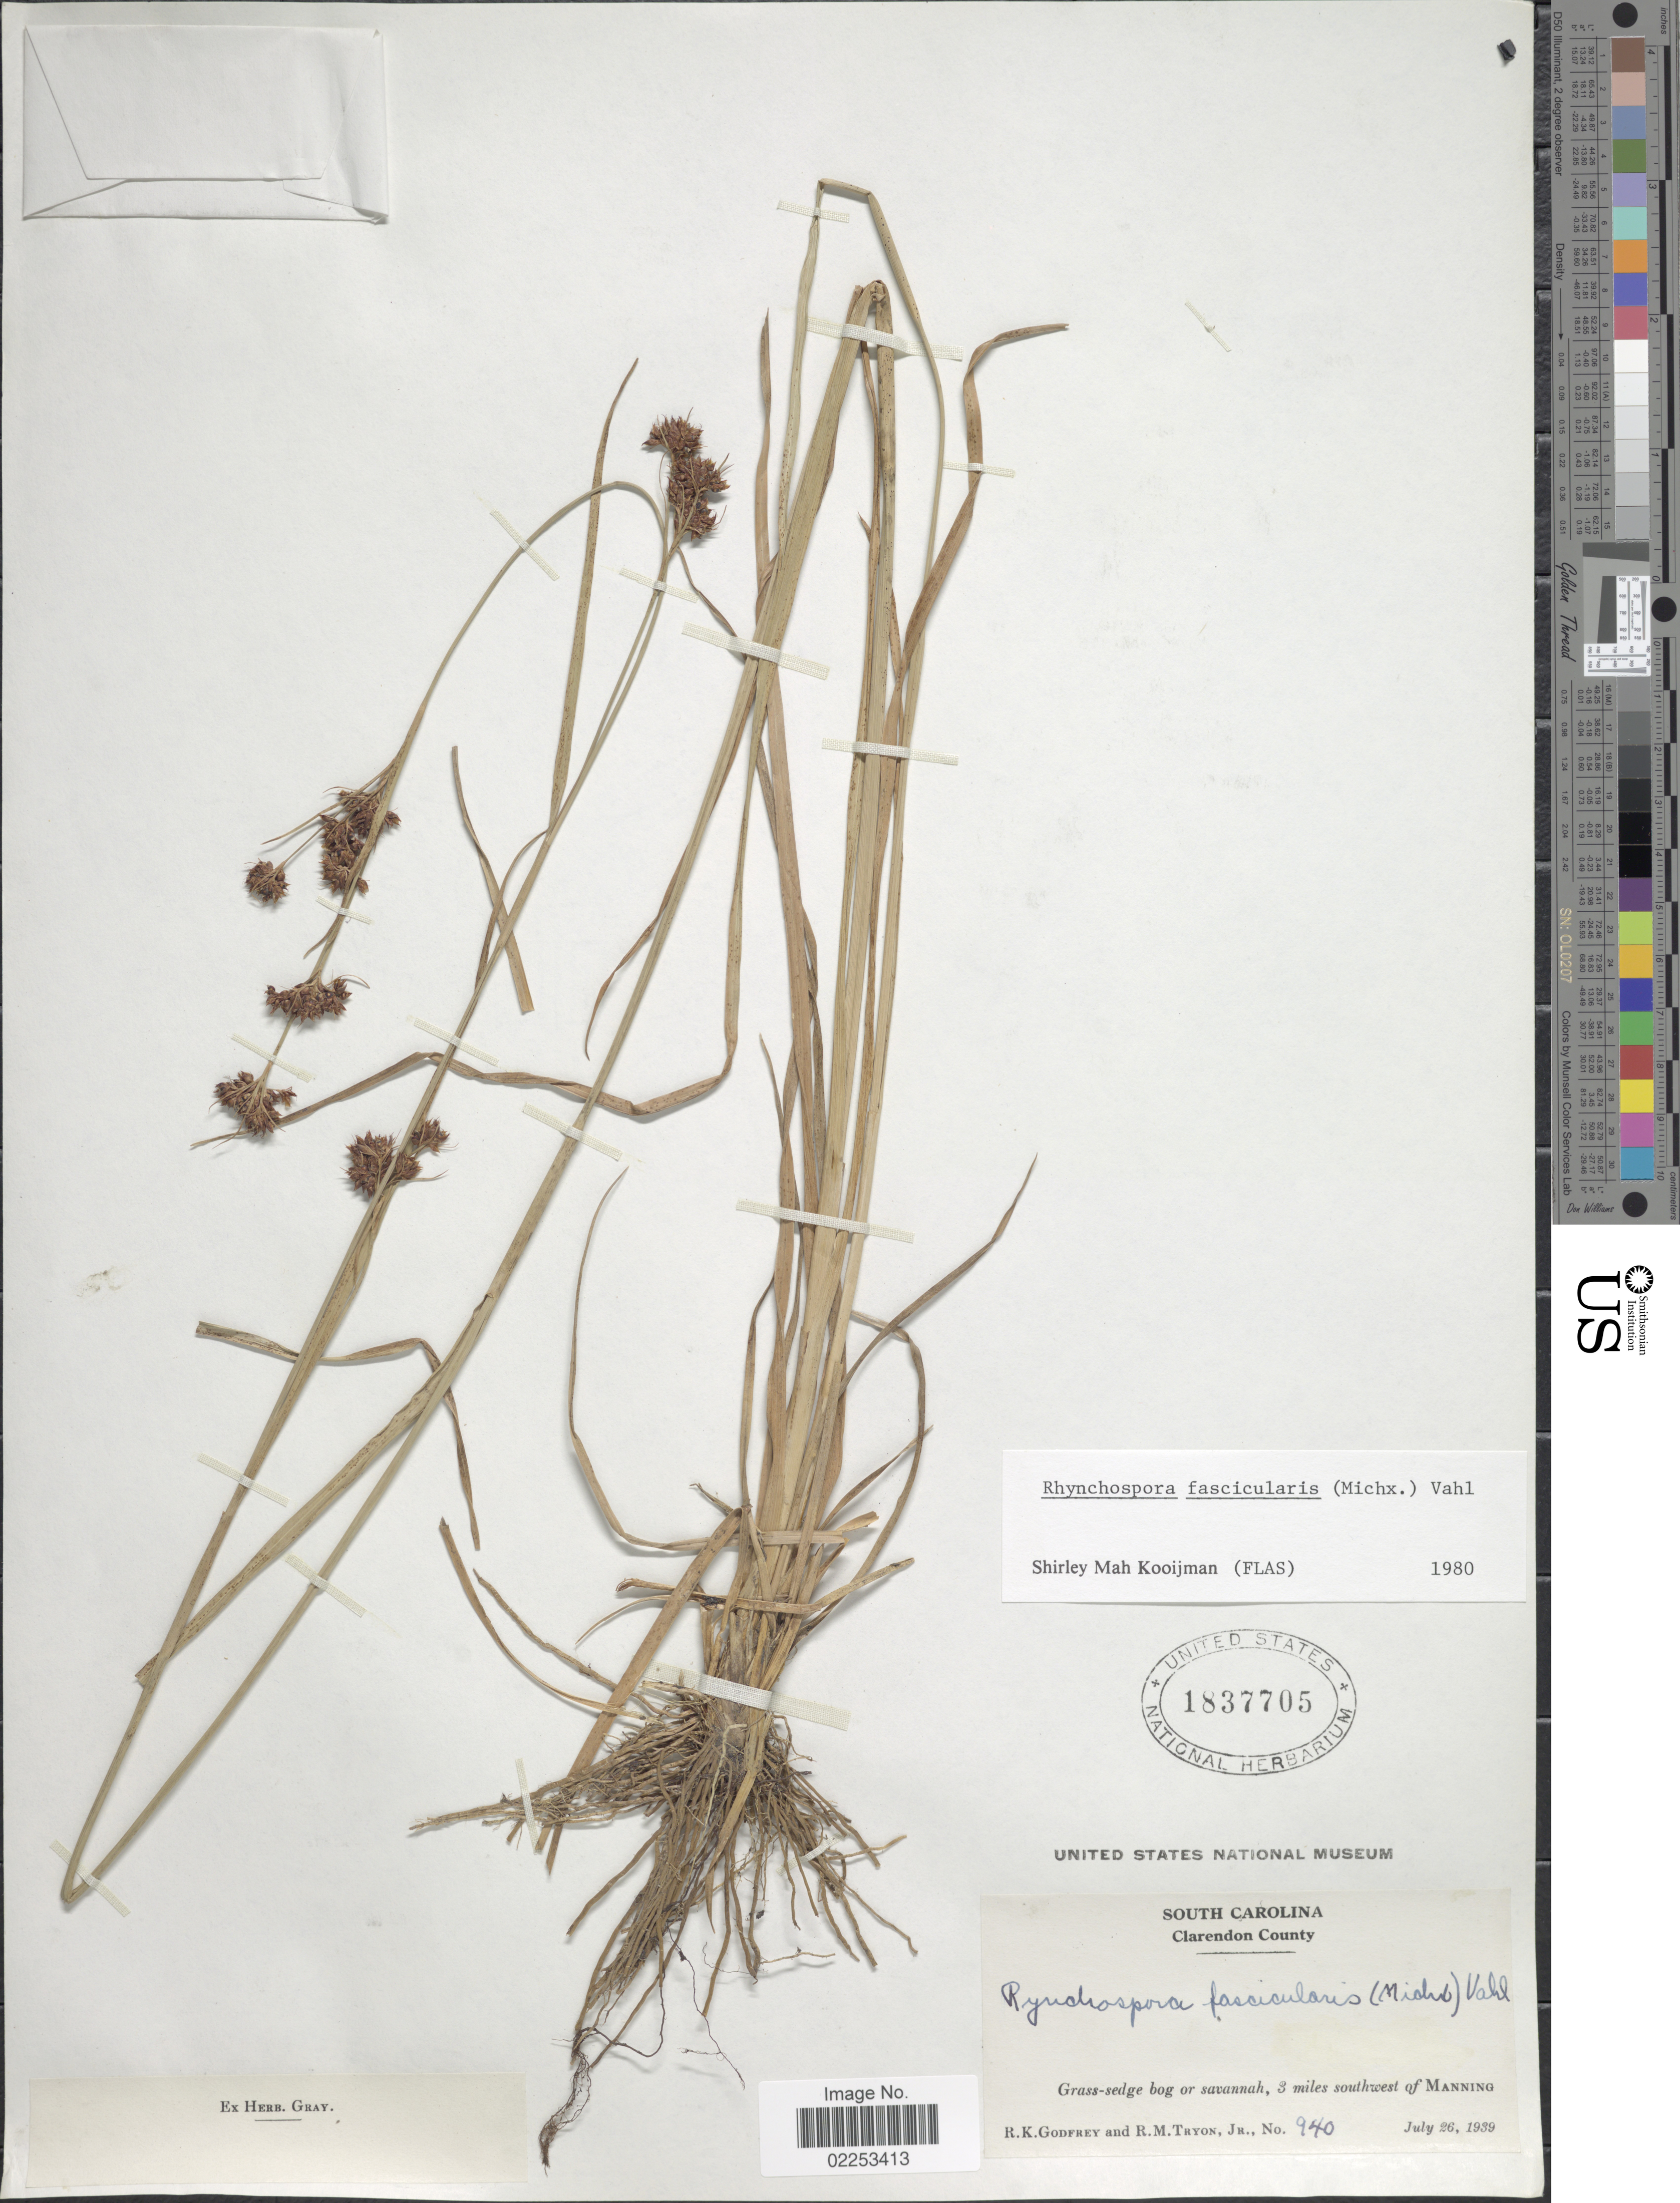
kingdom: Plantae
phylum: Tracheophyta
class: Liliopsida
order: Poales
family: Cyperaceae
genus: Rhynchospora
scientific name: Rhynchospora fascicularis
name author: (Michx.) Vahl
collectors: R. K. Godfrey & R. M. Tryon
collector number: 940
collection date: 1939-07-26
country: United States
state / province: South Carolina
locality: Clarendon County, Grass-sedge bog or savannah, 3 miles southwest of Manning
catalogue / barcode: US 1837705